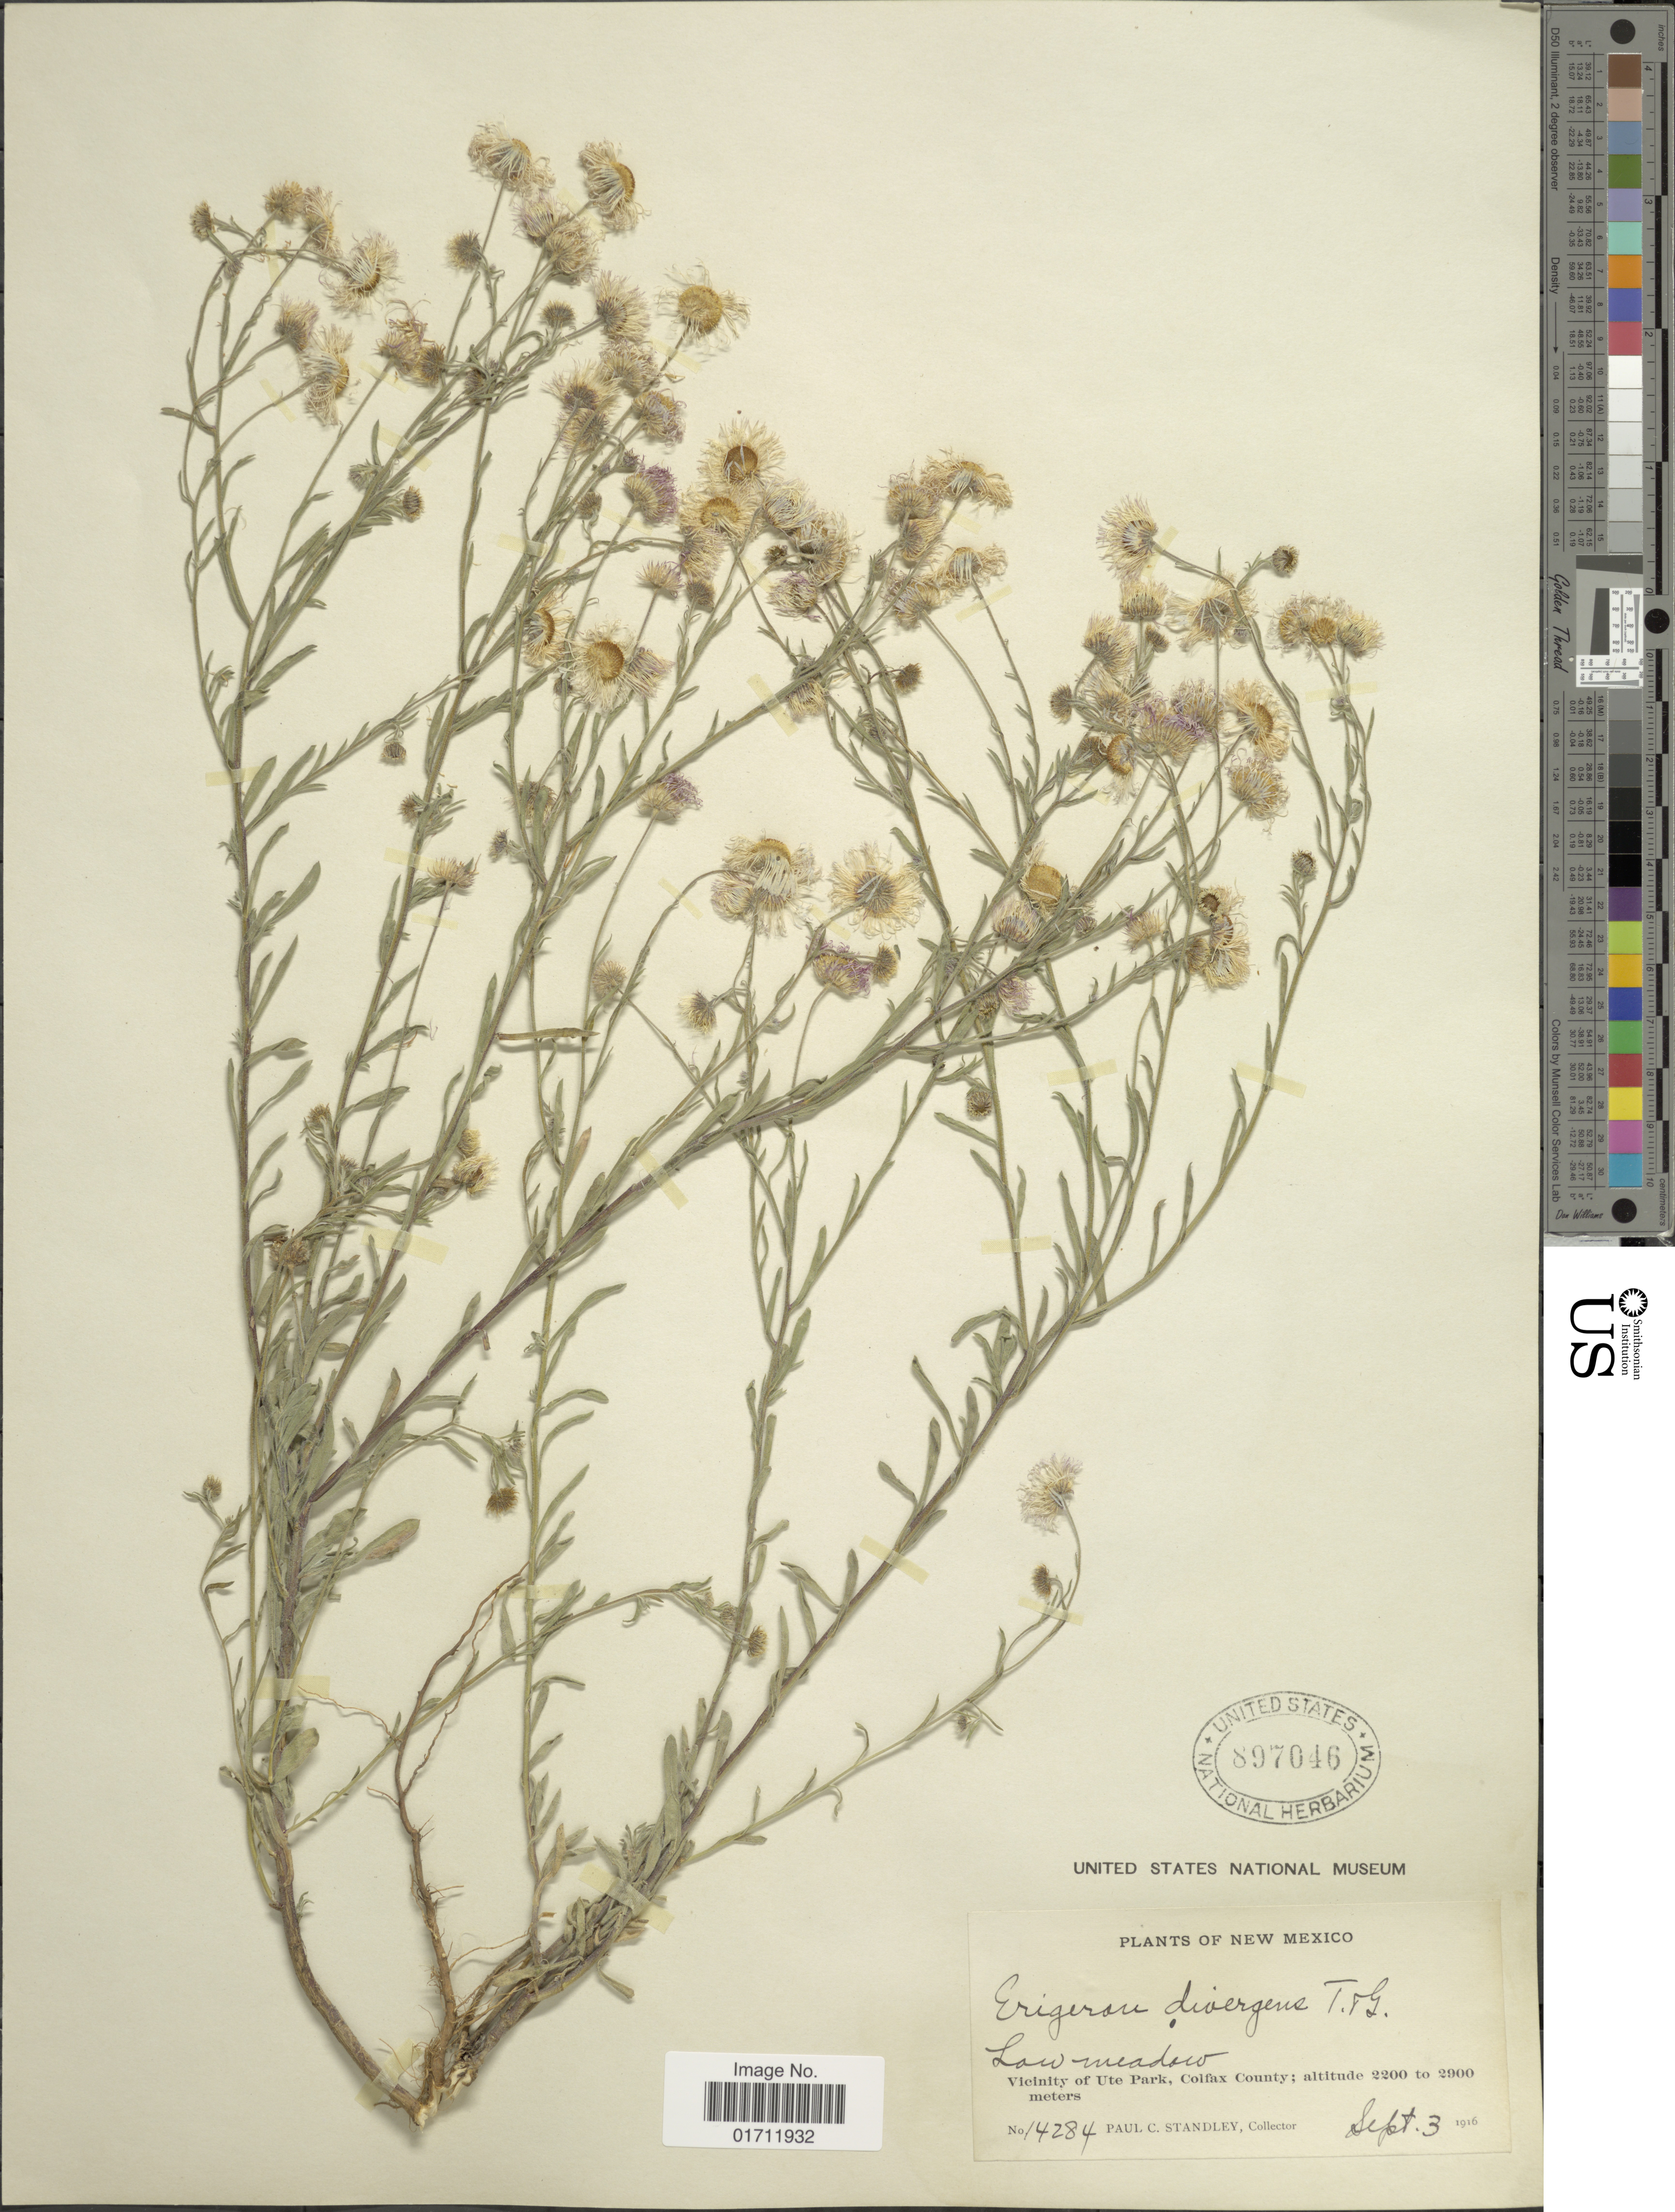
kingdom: Plantae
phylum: Tracheophyta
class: Magnoliopsida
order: Asterales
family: Asteraceae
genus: Erigeron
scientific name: Erigeron divergens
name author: Torr. & A. Gray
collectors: P. C. Standley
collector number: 14284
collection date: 1916-09-03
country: United States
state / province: New Mexico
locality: Low meadow, Vicinity of Ute Park, Colfax County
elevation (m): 2200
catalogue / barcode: US 897046